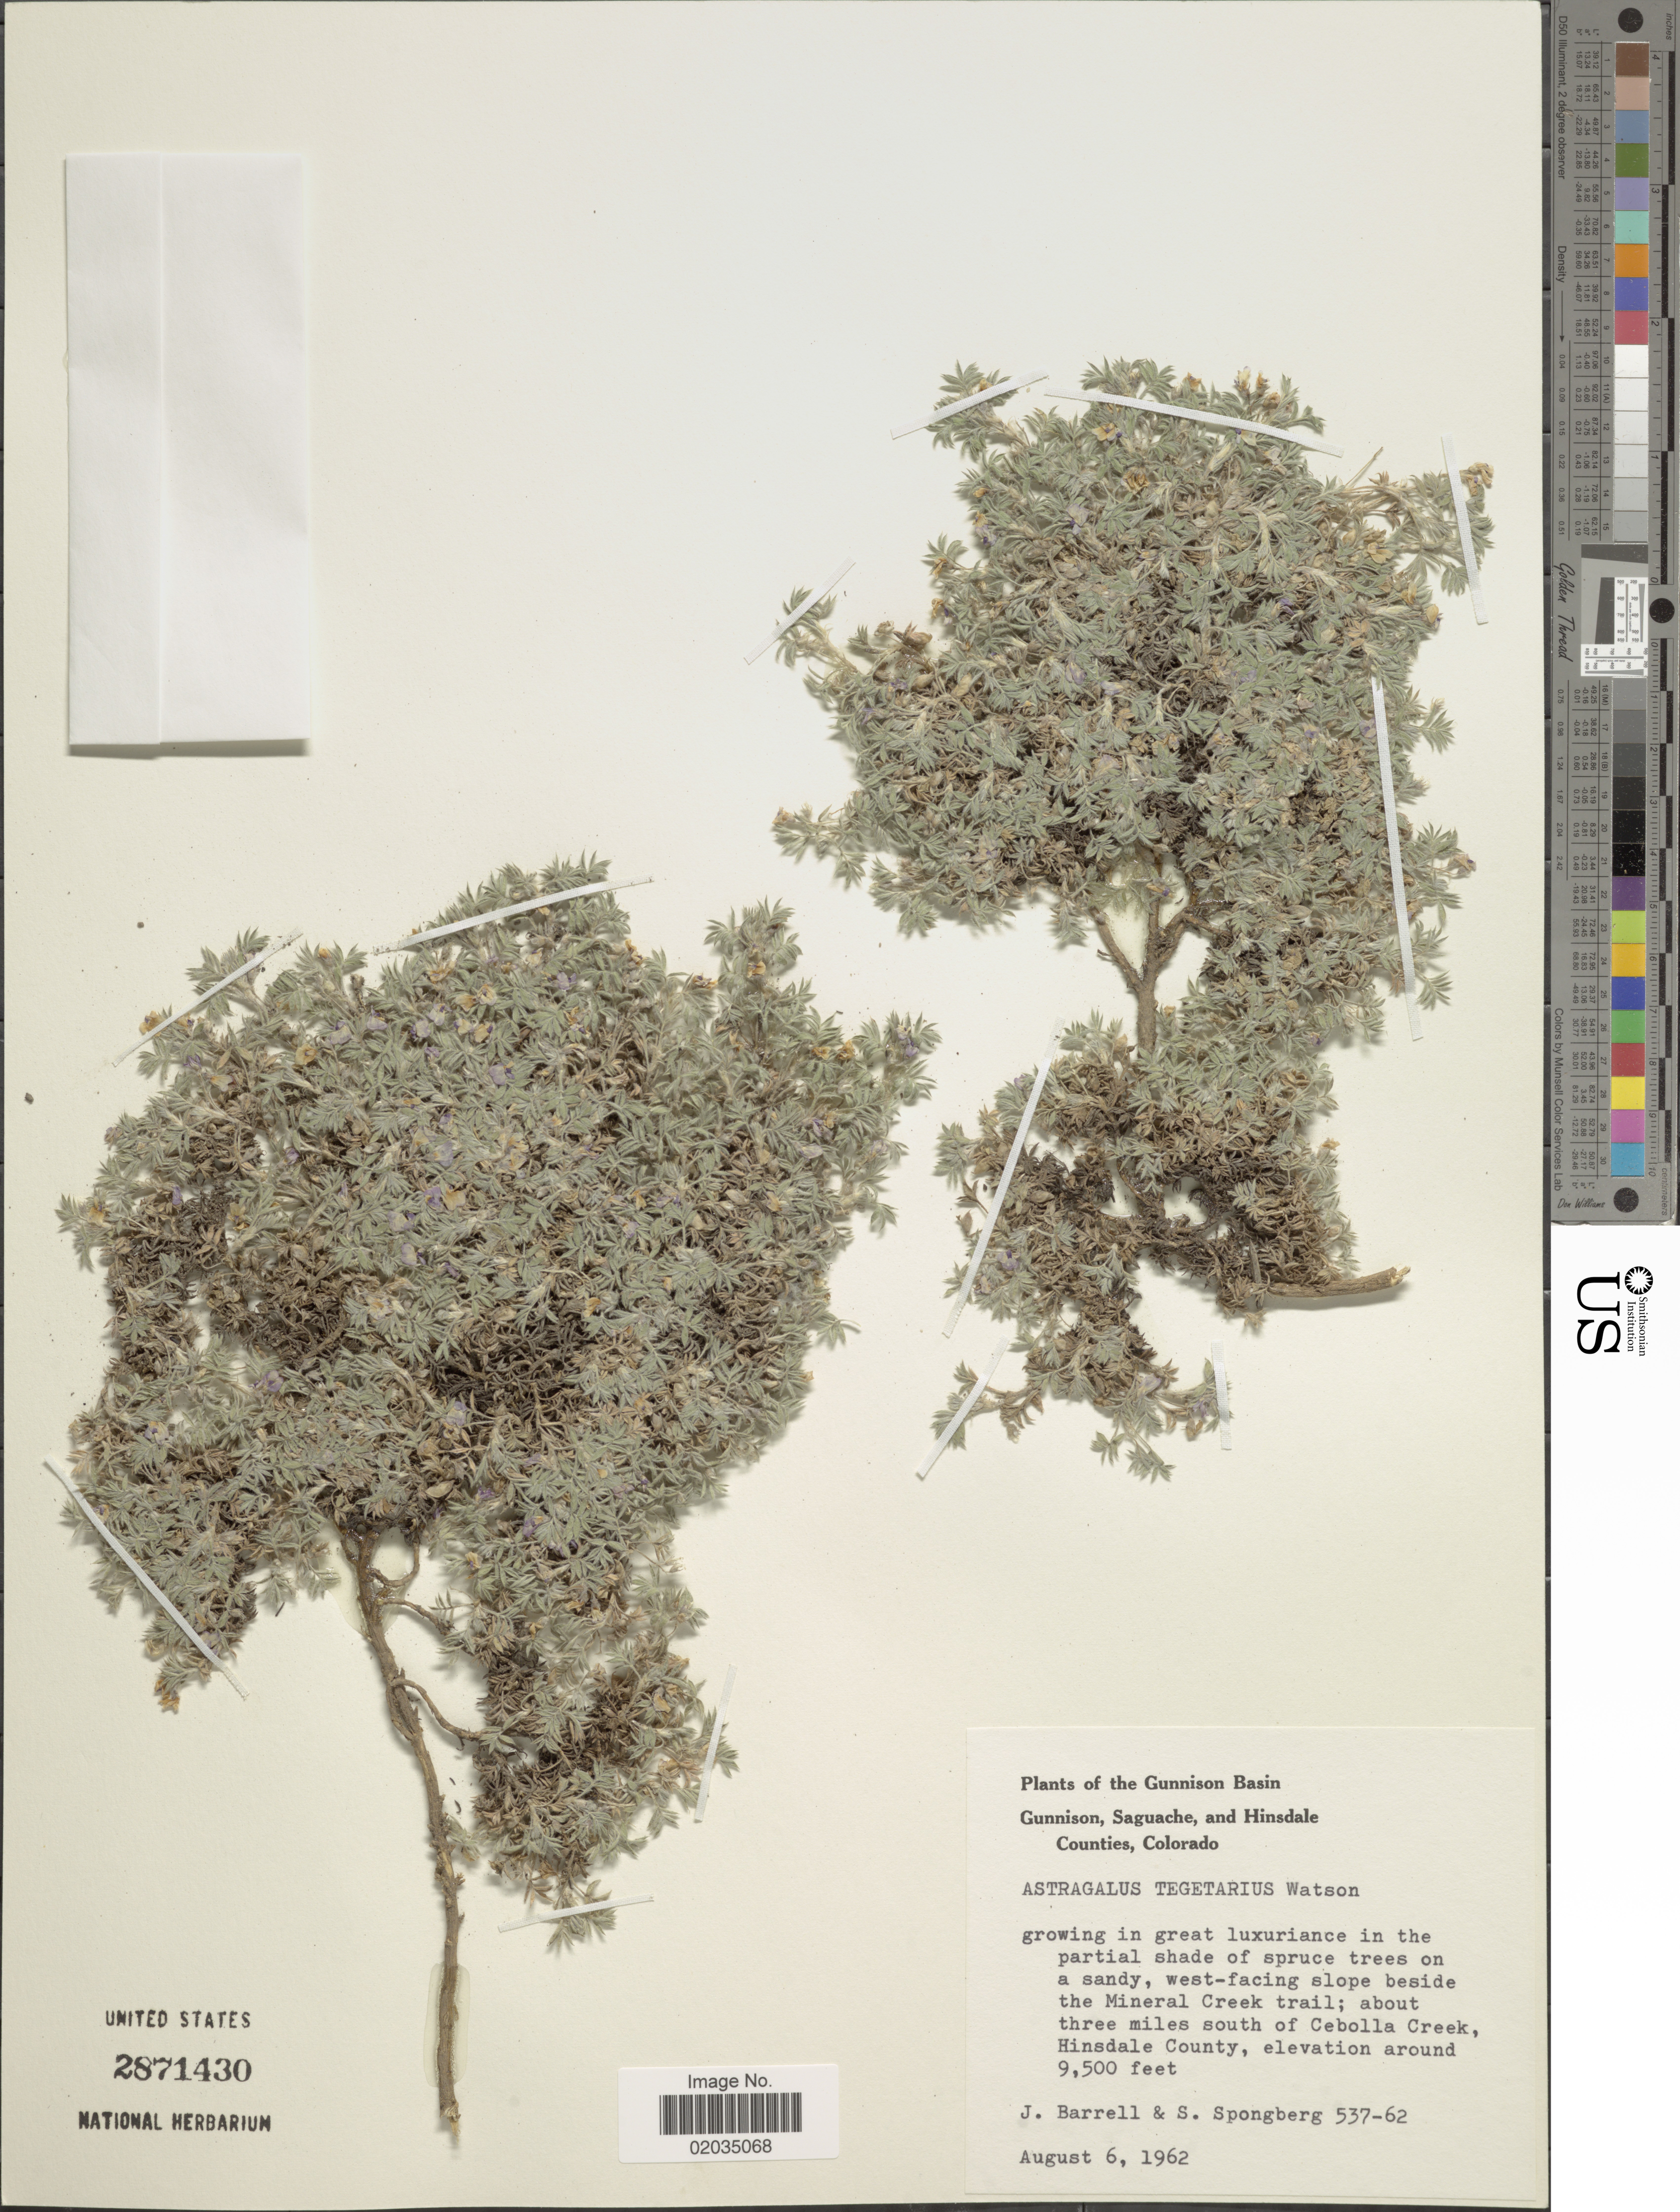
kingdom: Plantae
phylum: Tracheophyta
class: Magnoliopsida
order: Fabales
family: Fabaceae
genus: Astragalus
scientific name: Astragalus tegetarius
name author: S. Watson in C. King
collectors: J. Barrell & S. A.Spongberg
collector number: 537-62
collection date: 1962-08-06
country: United States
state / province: Colorado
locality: Gunnison Basin, Gunnison, Saguache, and Hinsdale Counties, west-facing slope beside the Mineral Creek trail; about three miles south of Cebolla Creek, Hinsdale County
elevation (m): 2896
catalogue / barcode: US 2871430